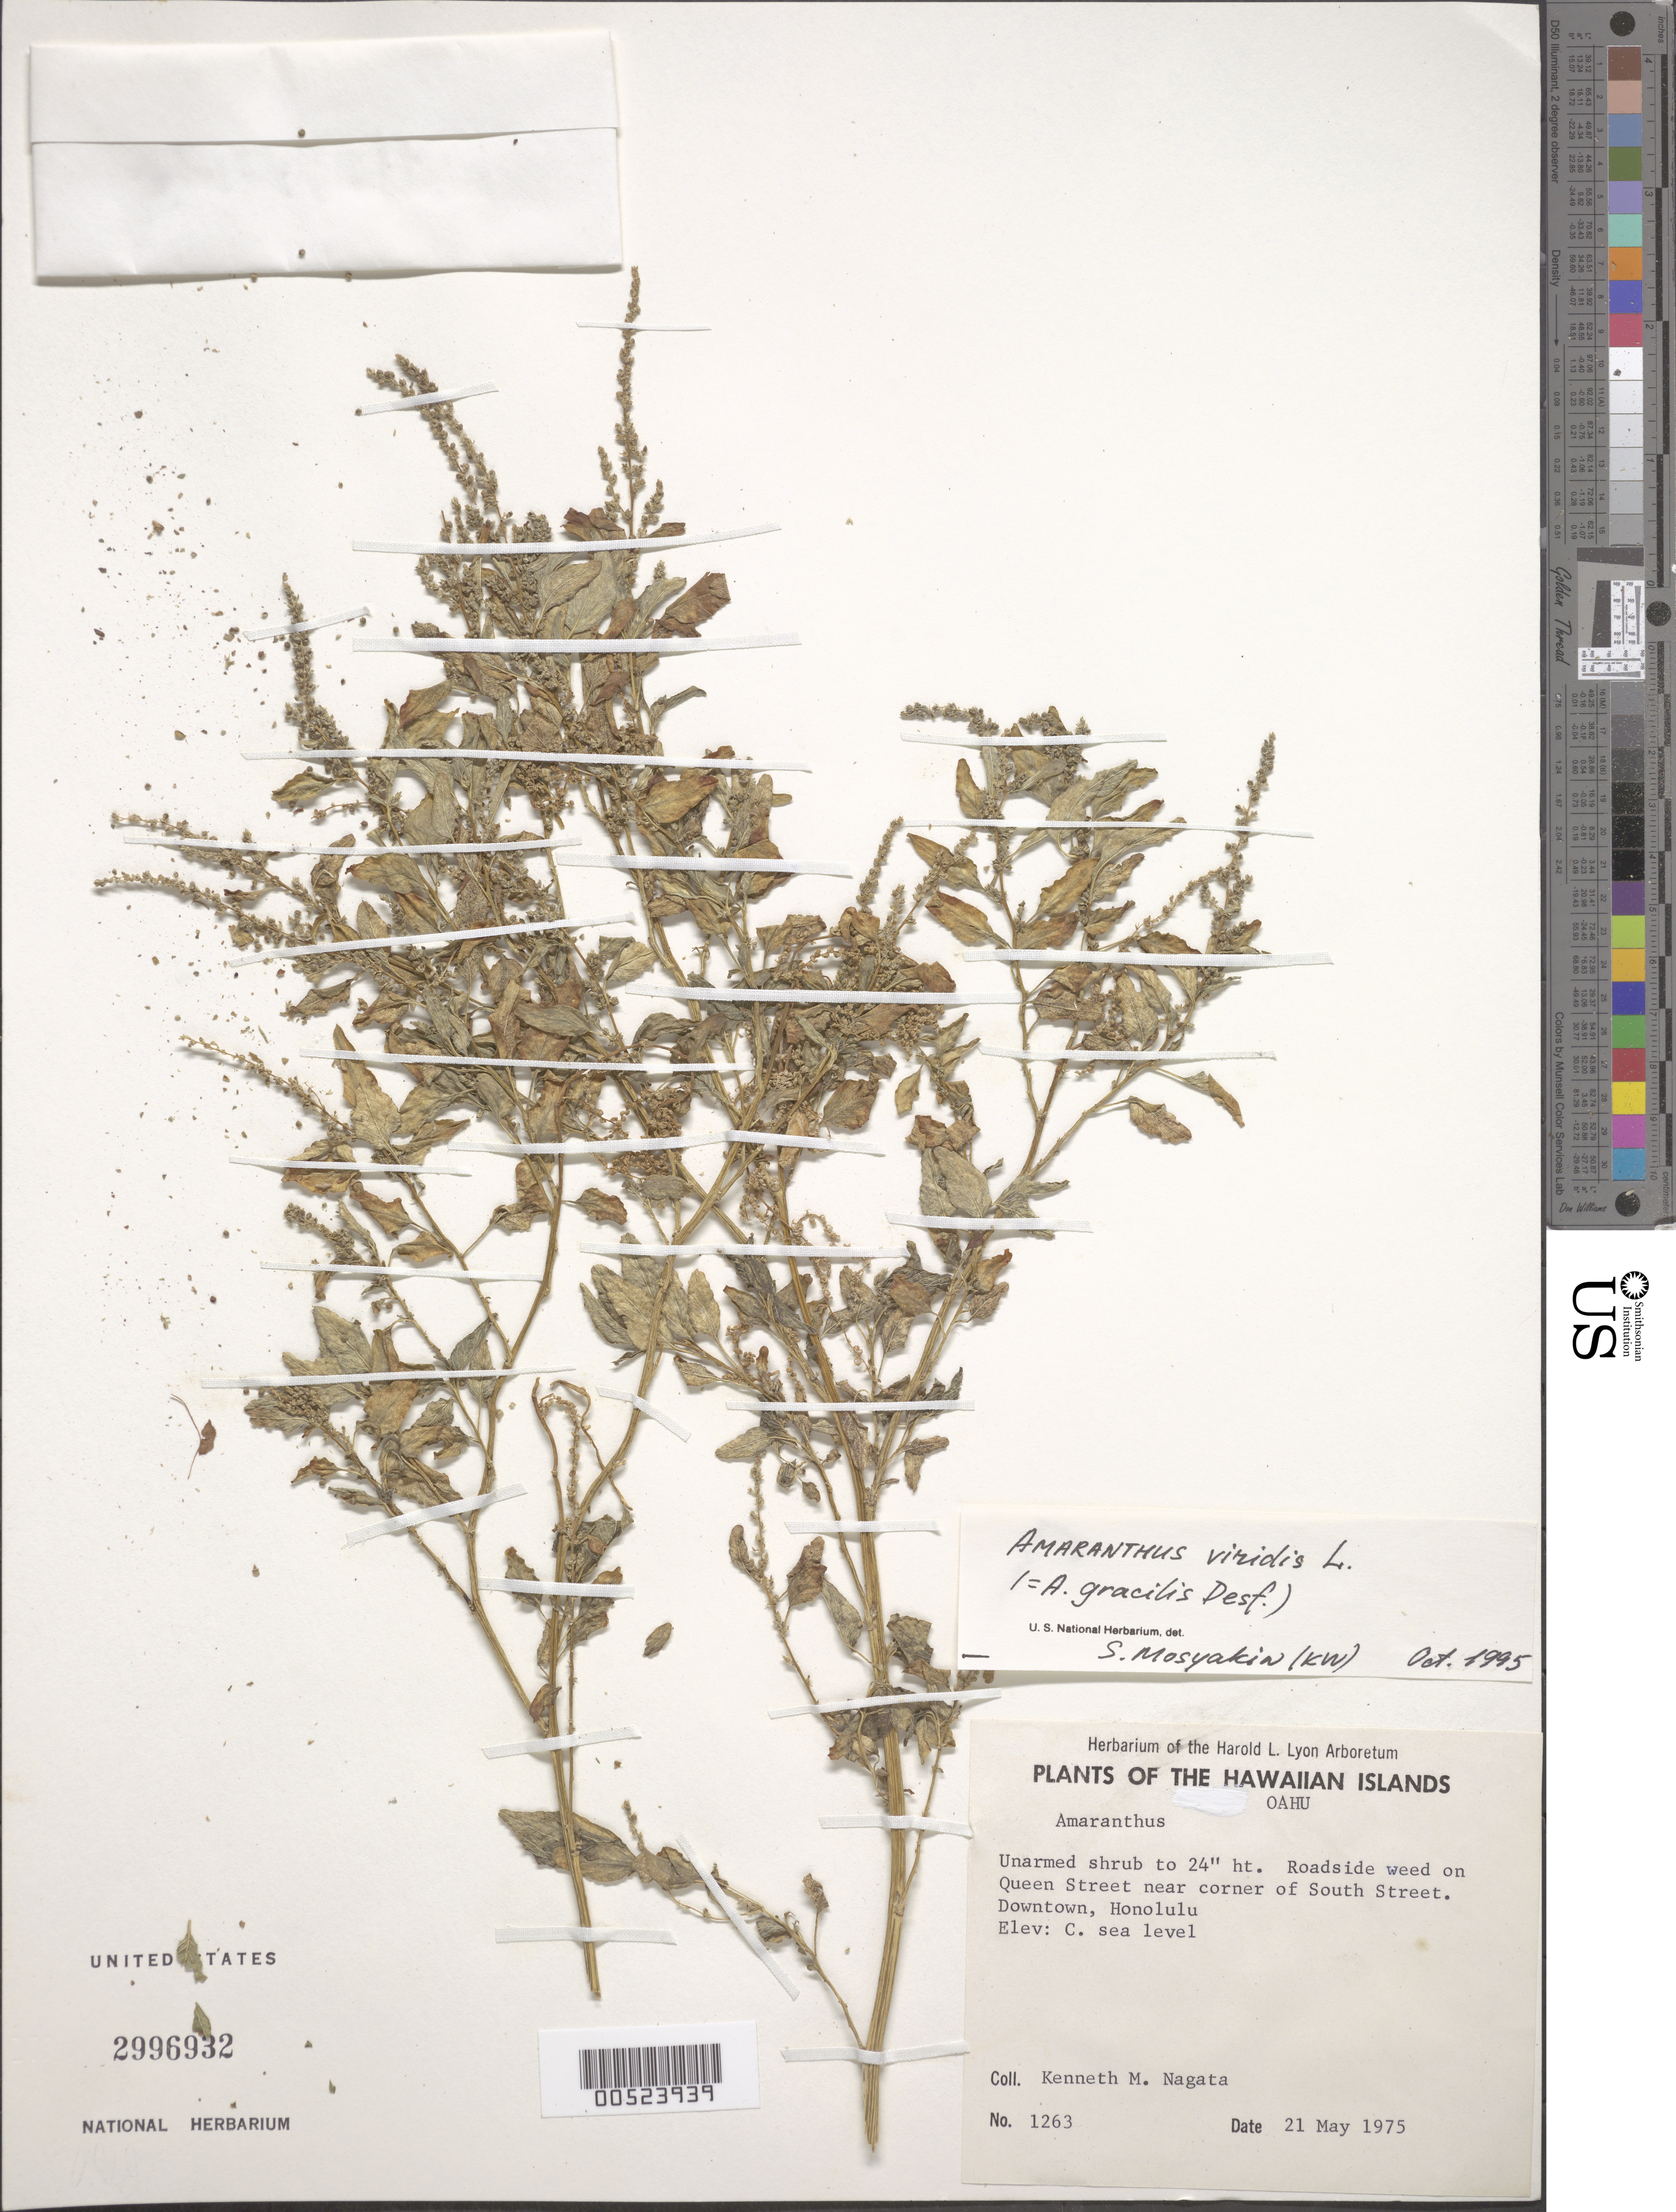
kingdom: Plantae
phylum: Tracheophyta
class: Magnoliopsida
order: Caryophyllales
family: Amaranthaceae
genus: Amaranthus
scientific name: Amaranthus viridis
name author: L.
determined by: Mosyakin, S.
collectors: K. Nagata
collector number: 1263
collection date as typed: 21 May 1975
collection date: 1975-05-21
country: United States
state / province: Hawaii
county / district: Honolulu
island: Oahu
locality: On Queen Street near corner of South Street, downtown Honolulu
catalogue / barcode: US 2996932